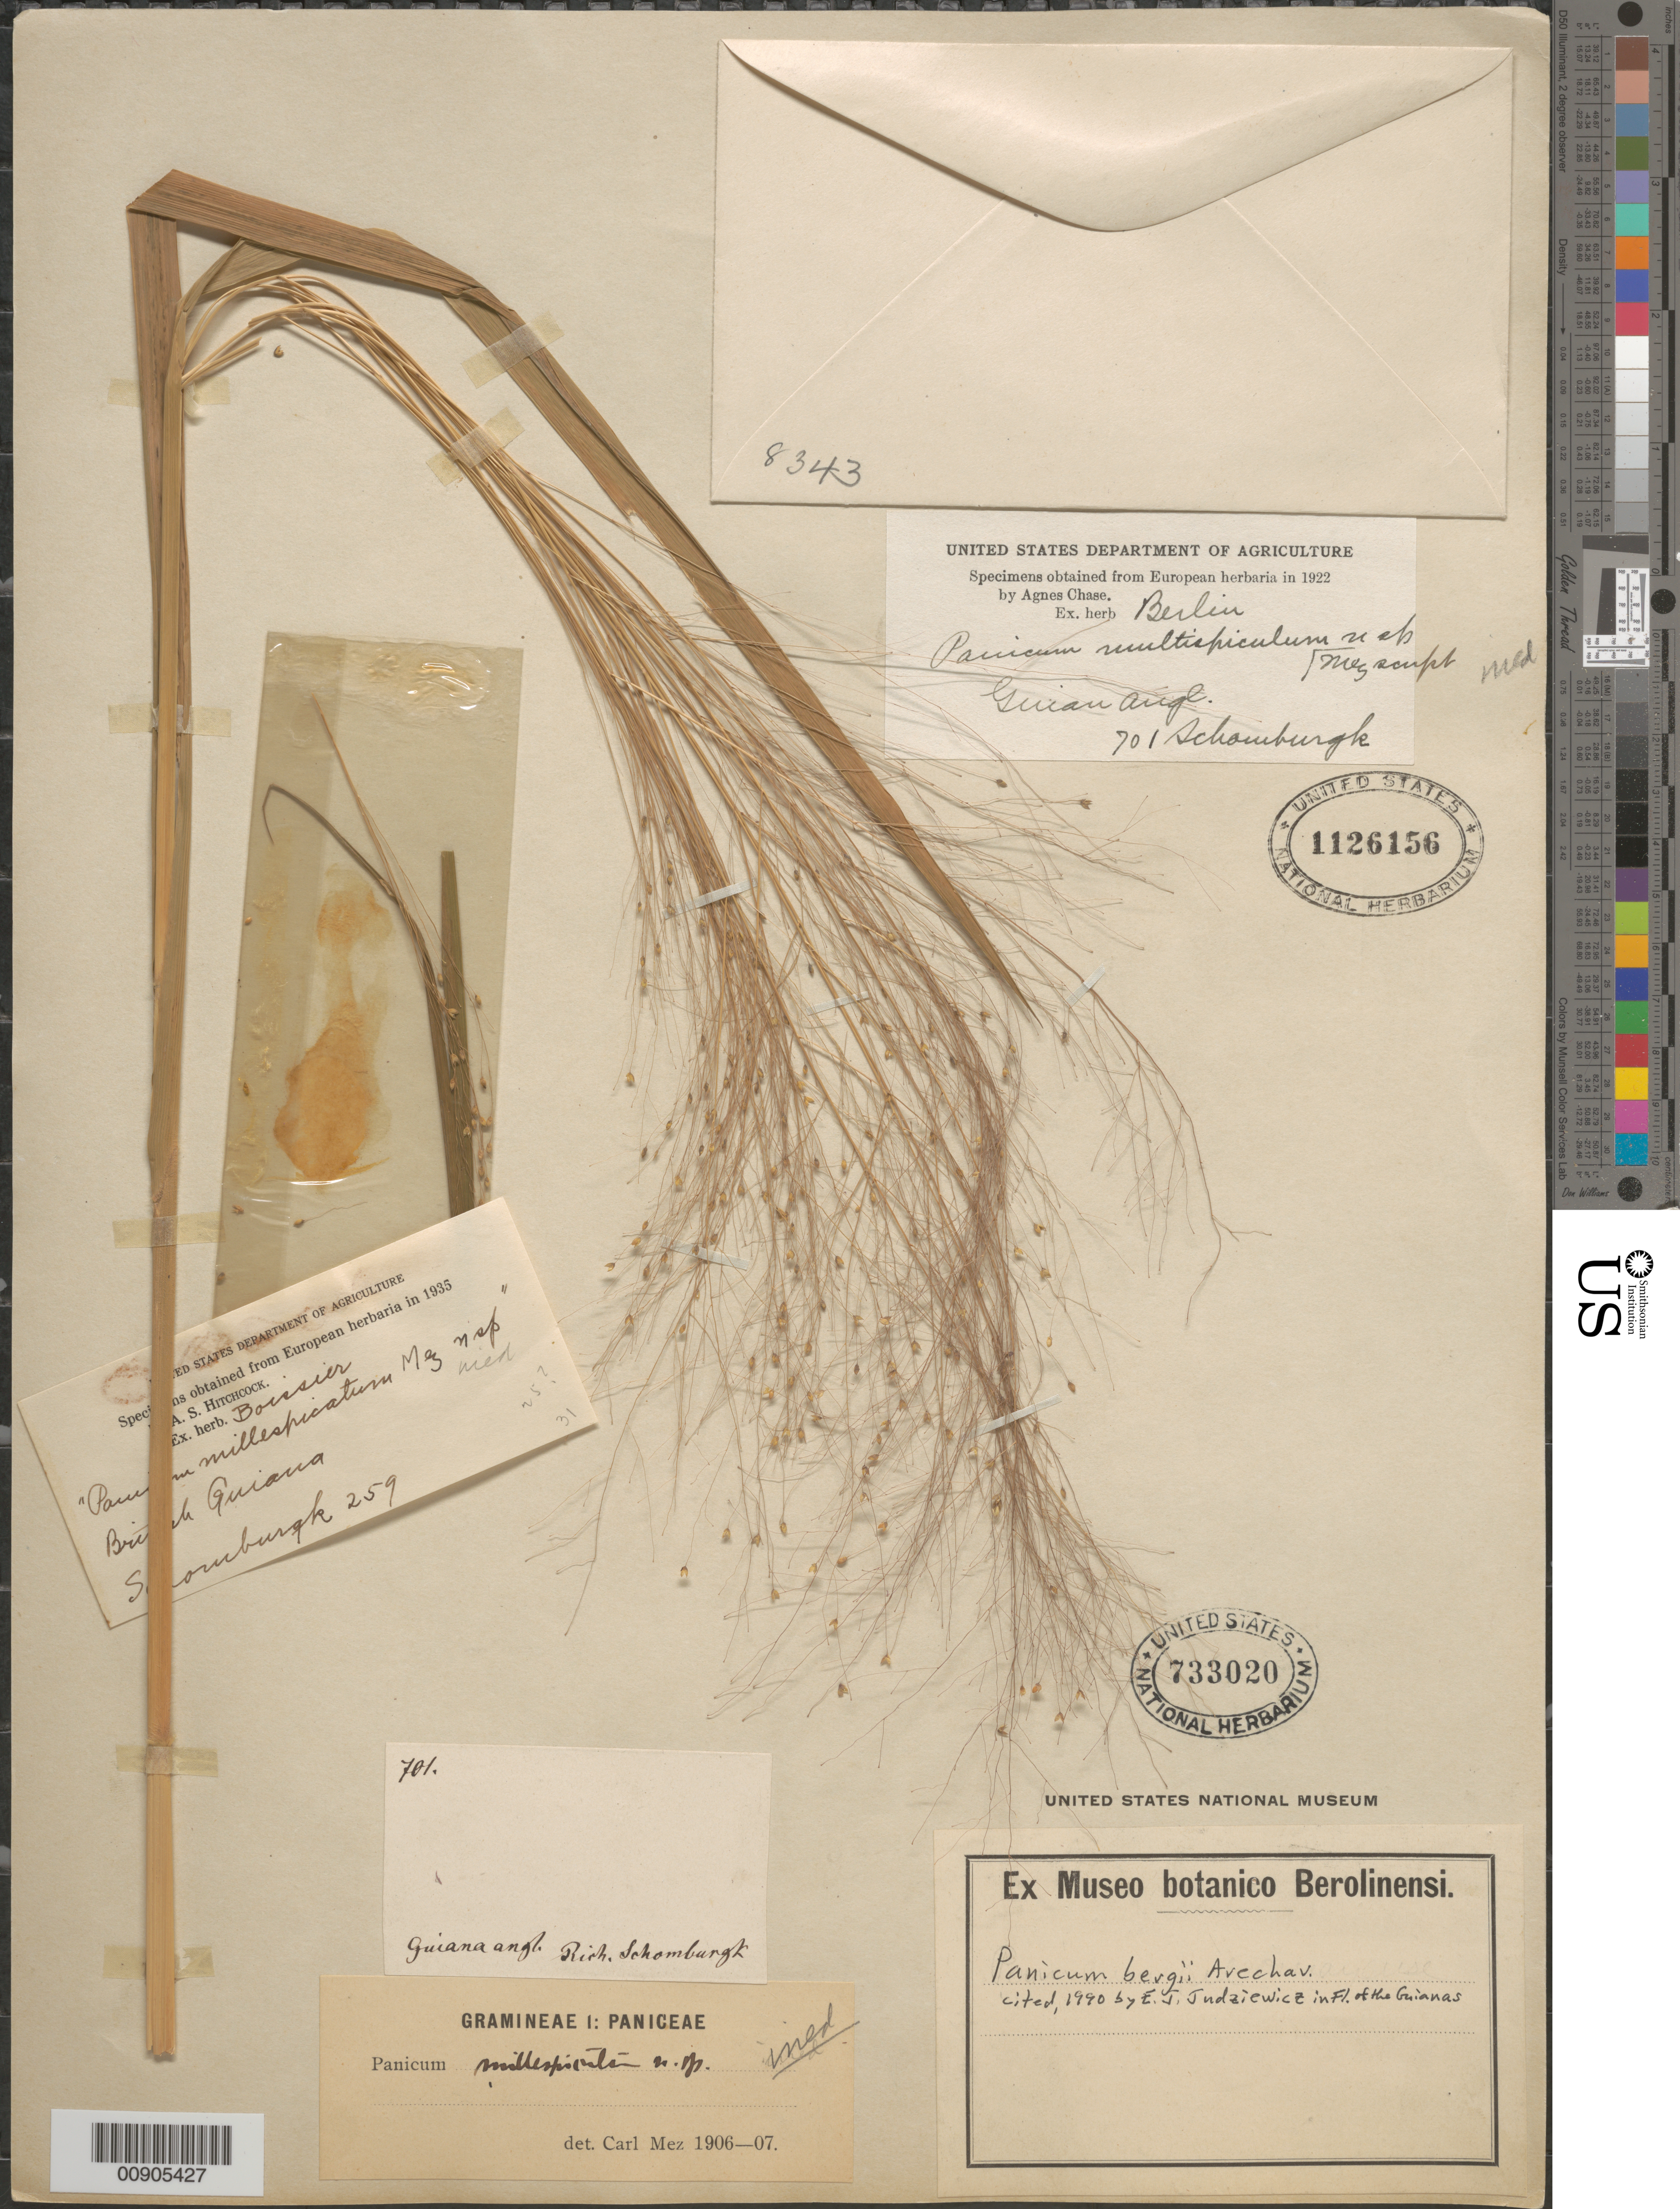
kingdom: Plantae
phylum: Tracheophyta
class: Liliopsida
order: Poales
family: Poaceae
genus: Panicum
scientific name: Panicum bergii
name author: Arechav.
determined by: Judziewicz, E. J.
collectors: -- Schomburgk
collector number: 701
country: Guyana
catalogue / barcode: US 733020